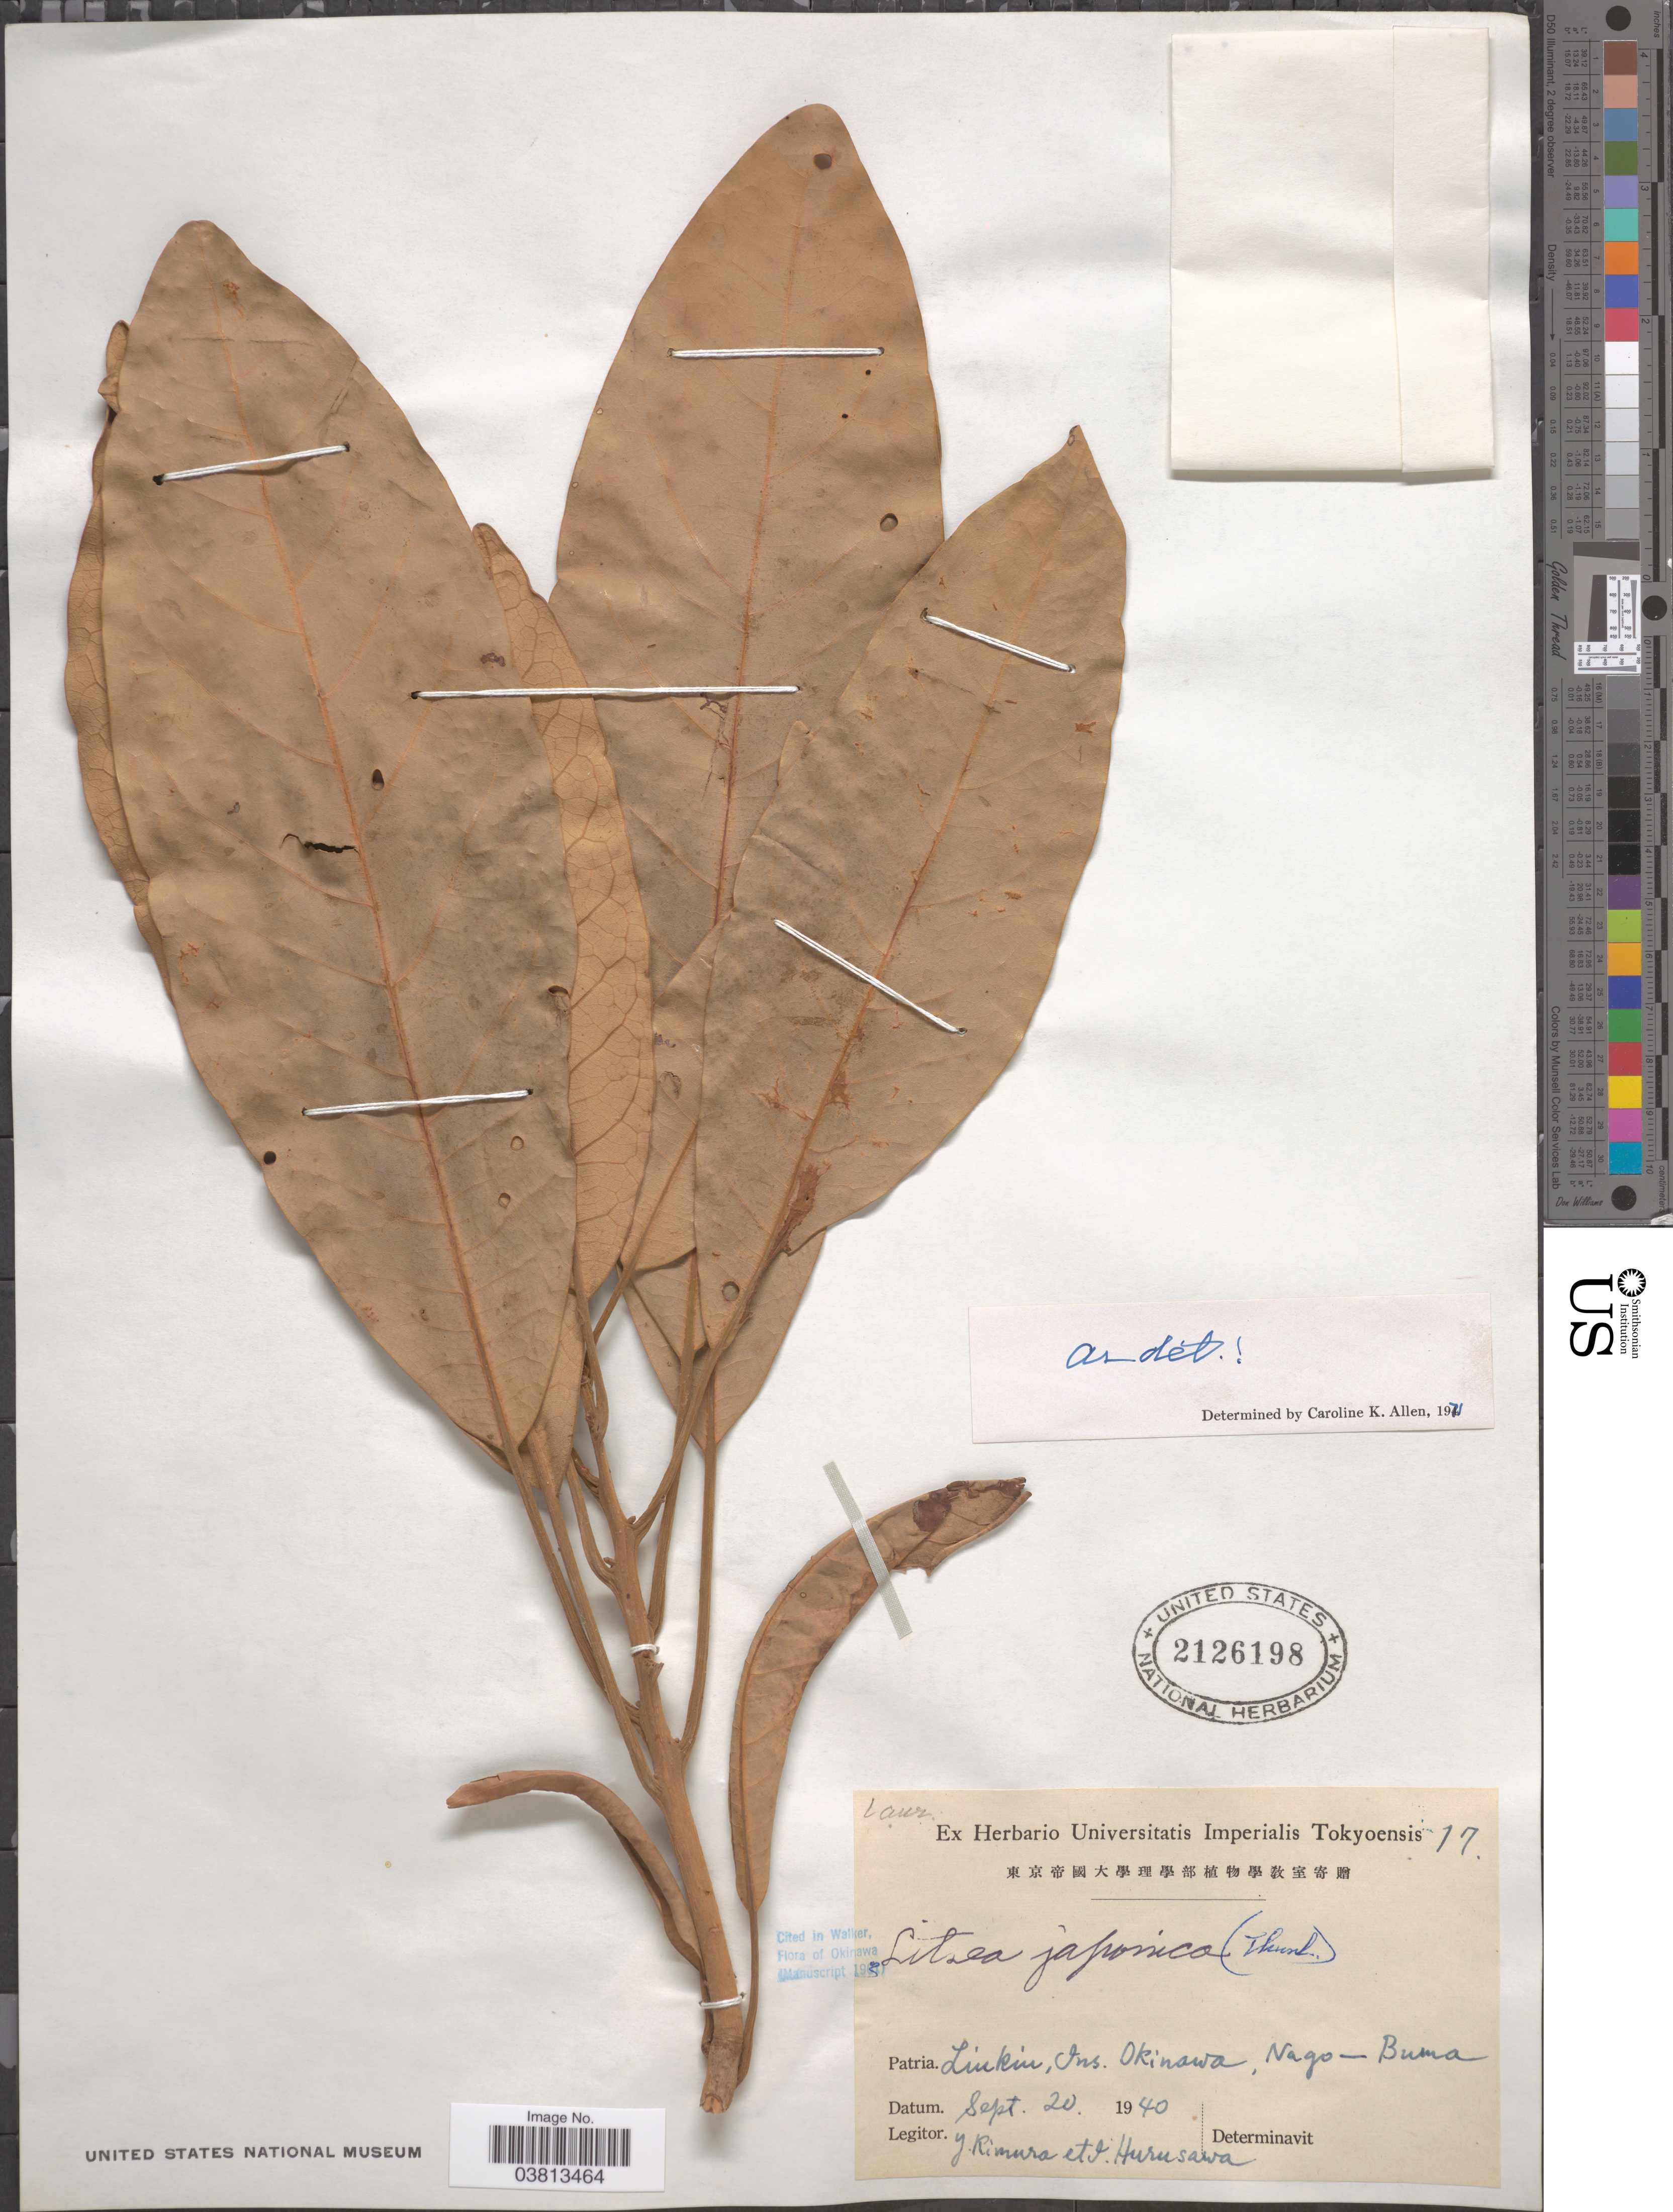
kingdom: Plantae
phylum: Tracheophyta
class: Magnoliopsida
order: Laurales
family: Lauraceae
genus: Litsea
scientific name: Litsea japonica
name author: (Thunb.) Juss.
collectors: Y. Kimura & I. Hurusawa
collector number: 17*?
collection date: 1940-09-20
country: Japan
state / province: Okinawa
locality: Patria. Liukiu, Ins. Okinawa Nago - Buma.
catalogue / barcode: US 2126198